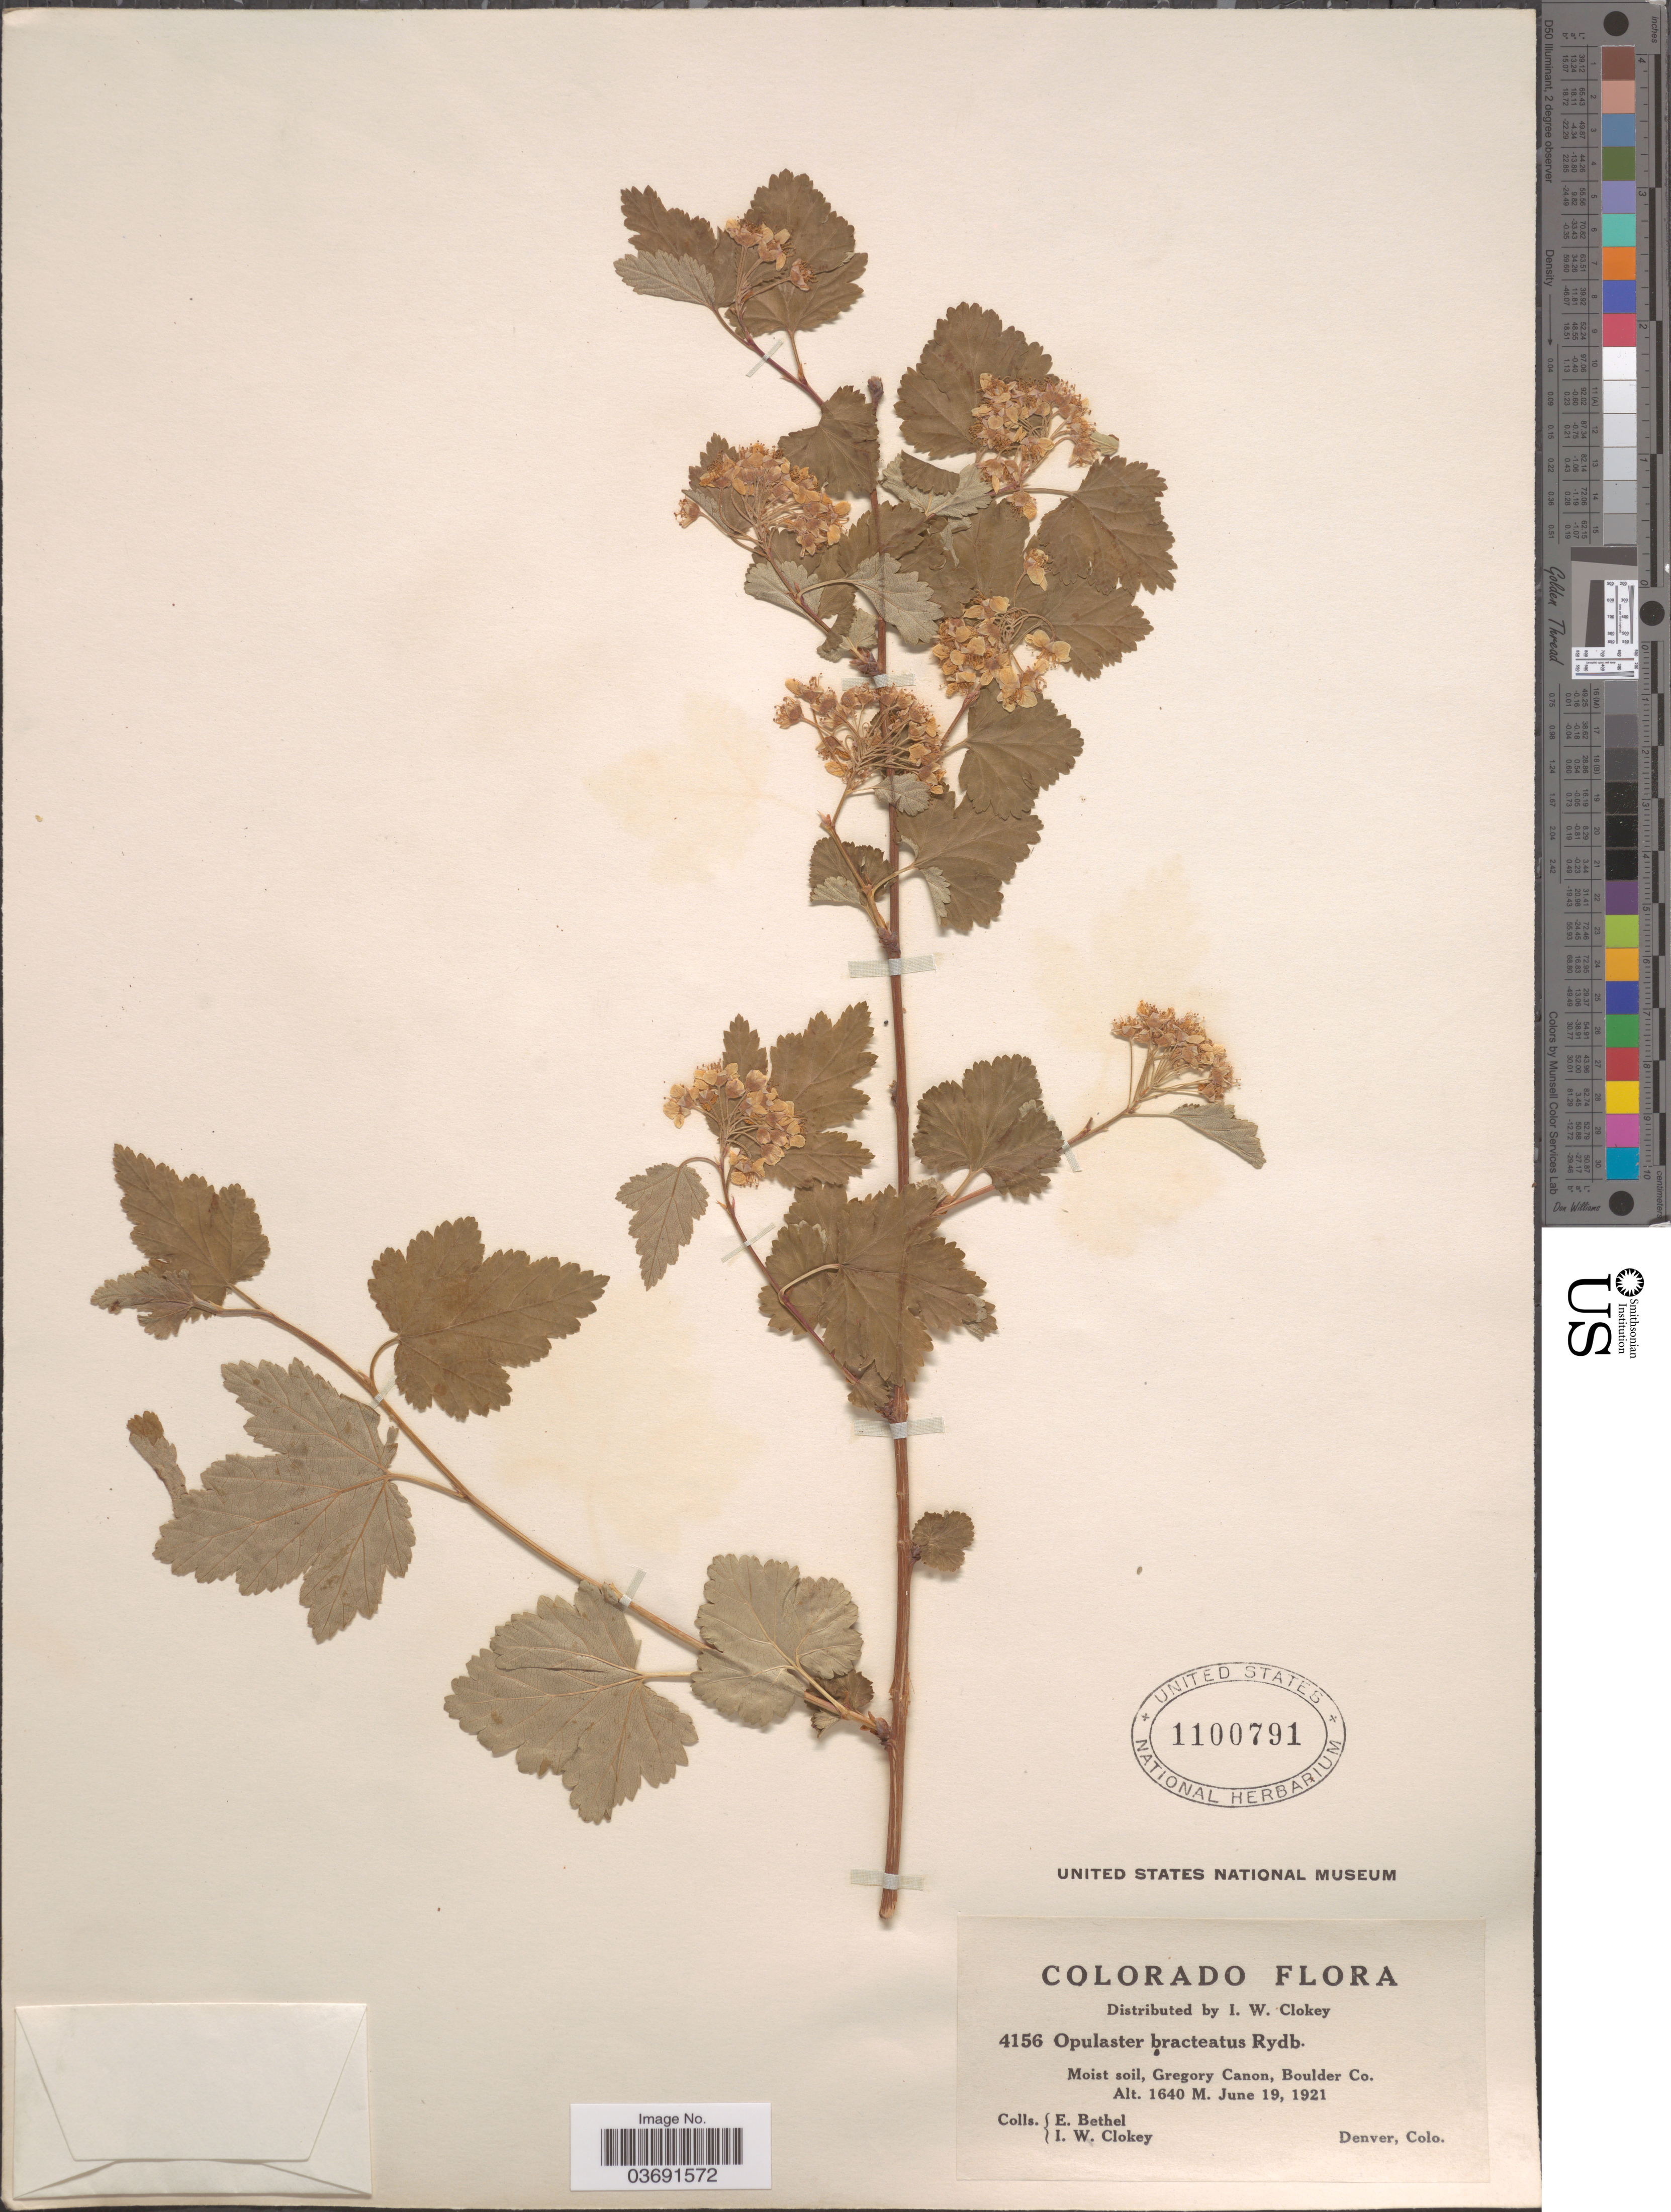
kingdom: Plantae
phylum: Tracheophyta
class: Magnoliopsida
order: Rosales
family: Rosaceae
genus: Physocarpus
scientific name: Physocarpus intermedius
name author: (Rydb.) C.K. Schneid.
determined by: Bruederle, Leo P.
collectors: E. Bethel & I. W. Clokey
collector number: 4156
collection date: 1921-06-19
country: United States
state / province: Colorado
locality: Gregory Canon, Boulder Co.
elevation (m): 1640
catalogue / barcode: US 1100791